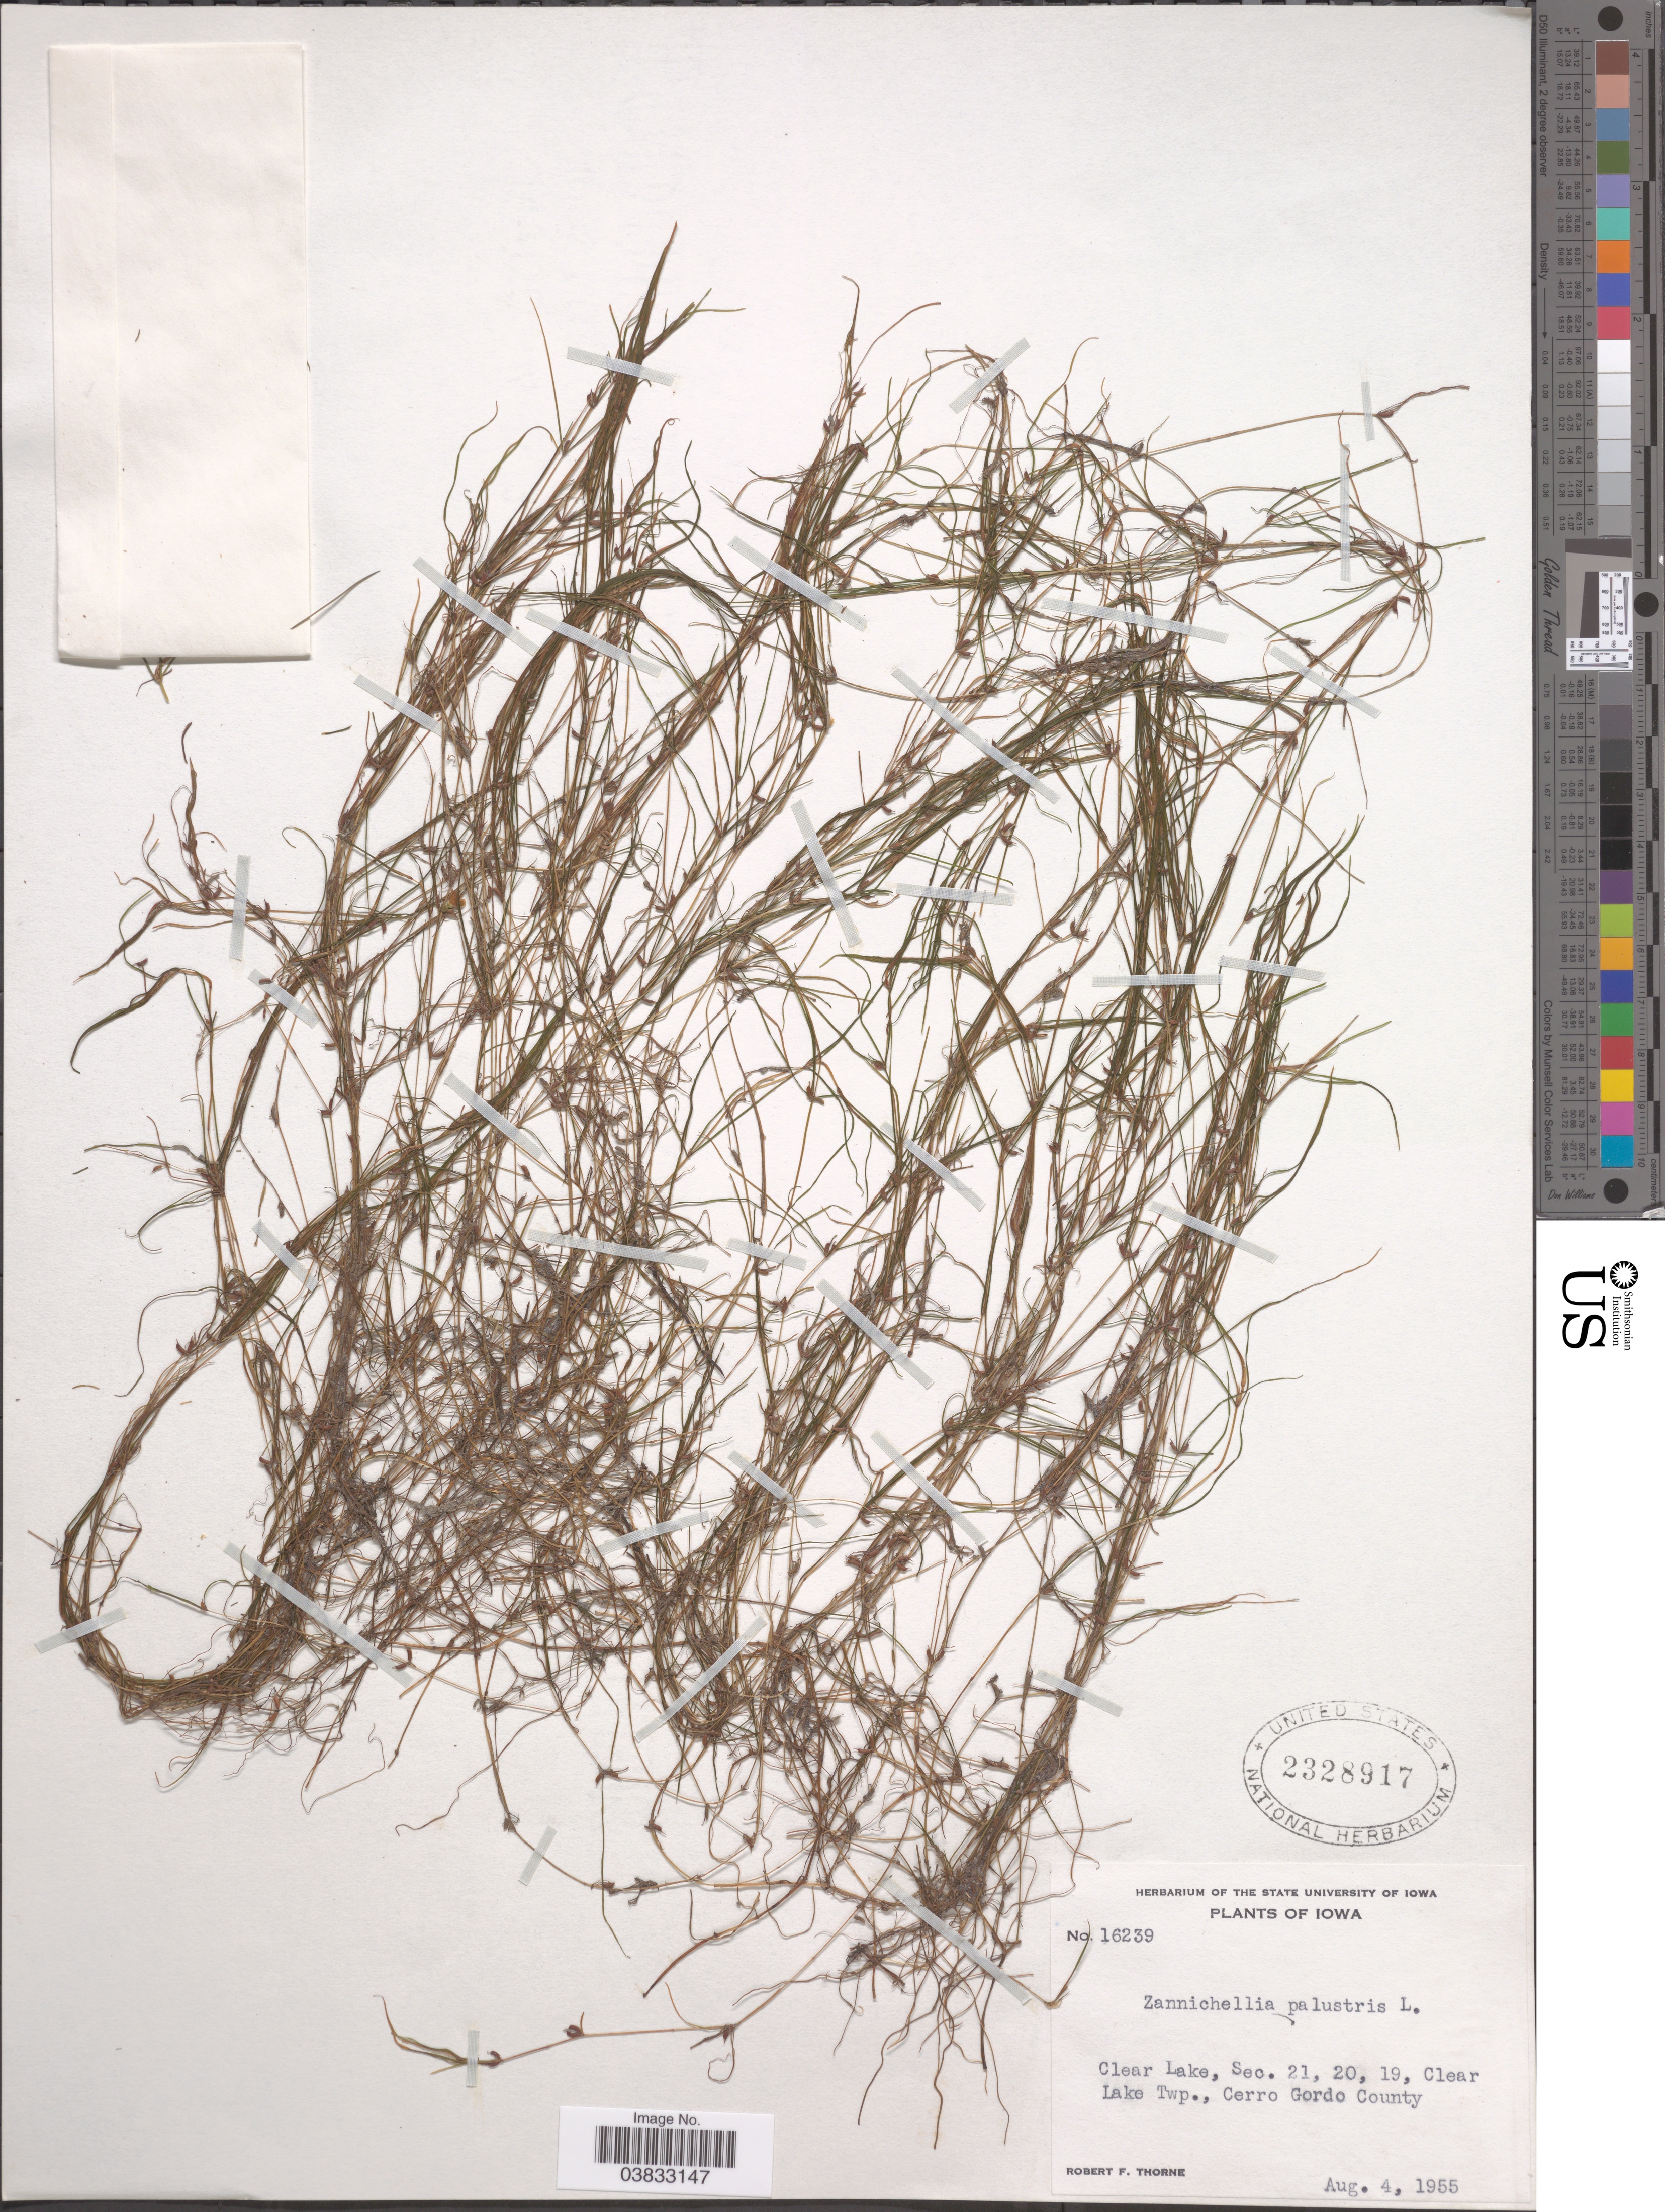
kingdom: Plantae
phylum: Tracheophyta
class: Liliopsida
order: Alismatales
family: Potamogetonaceae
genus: Zannichellia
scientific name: Zannichellia palustris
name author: L.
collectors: R. F. Thorne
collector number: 16239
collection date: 1955-08-04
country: United States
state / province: Iowa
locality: Clear Lake, Sec. 21, 20, 19, Clear Lake Twp., Cerro Gordo County.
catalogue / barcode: US 2328917